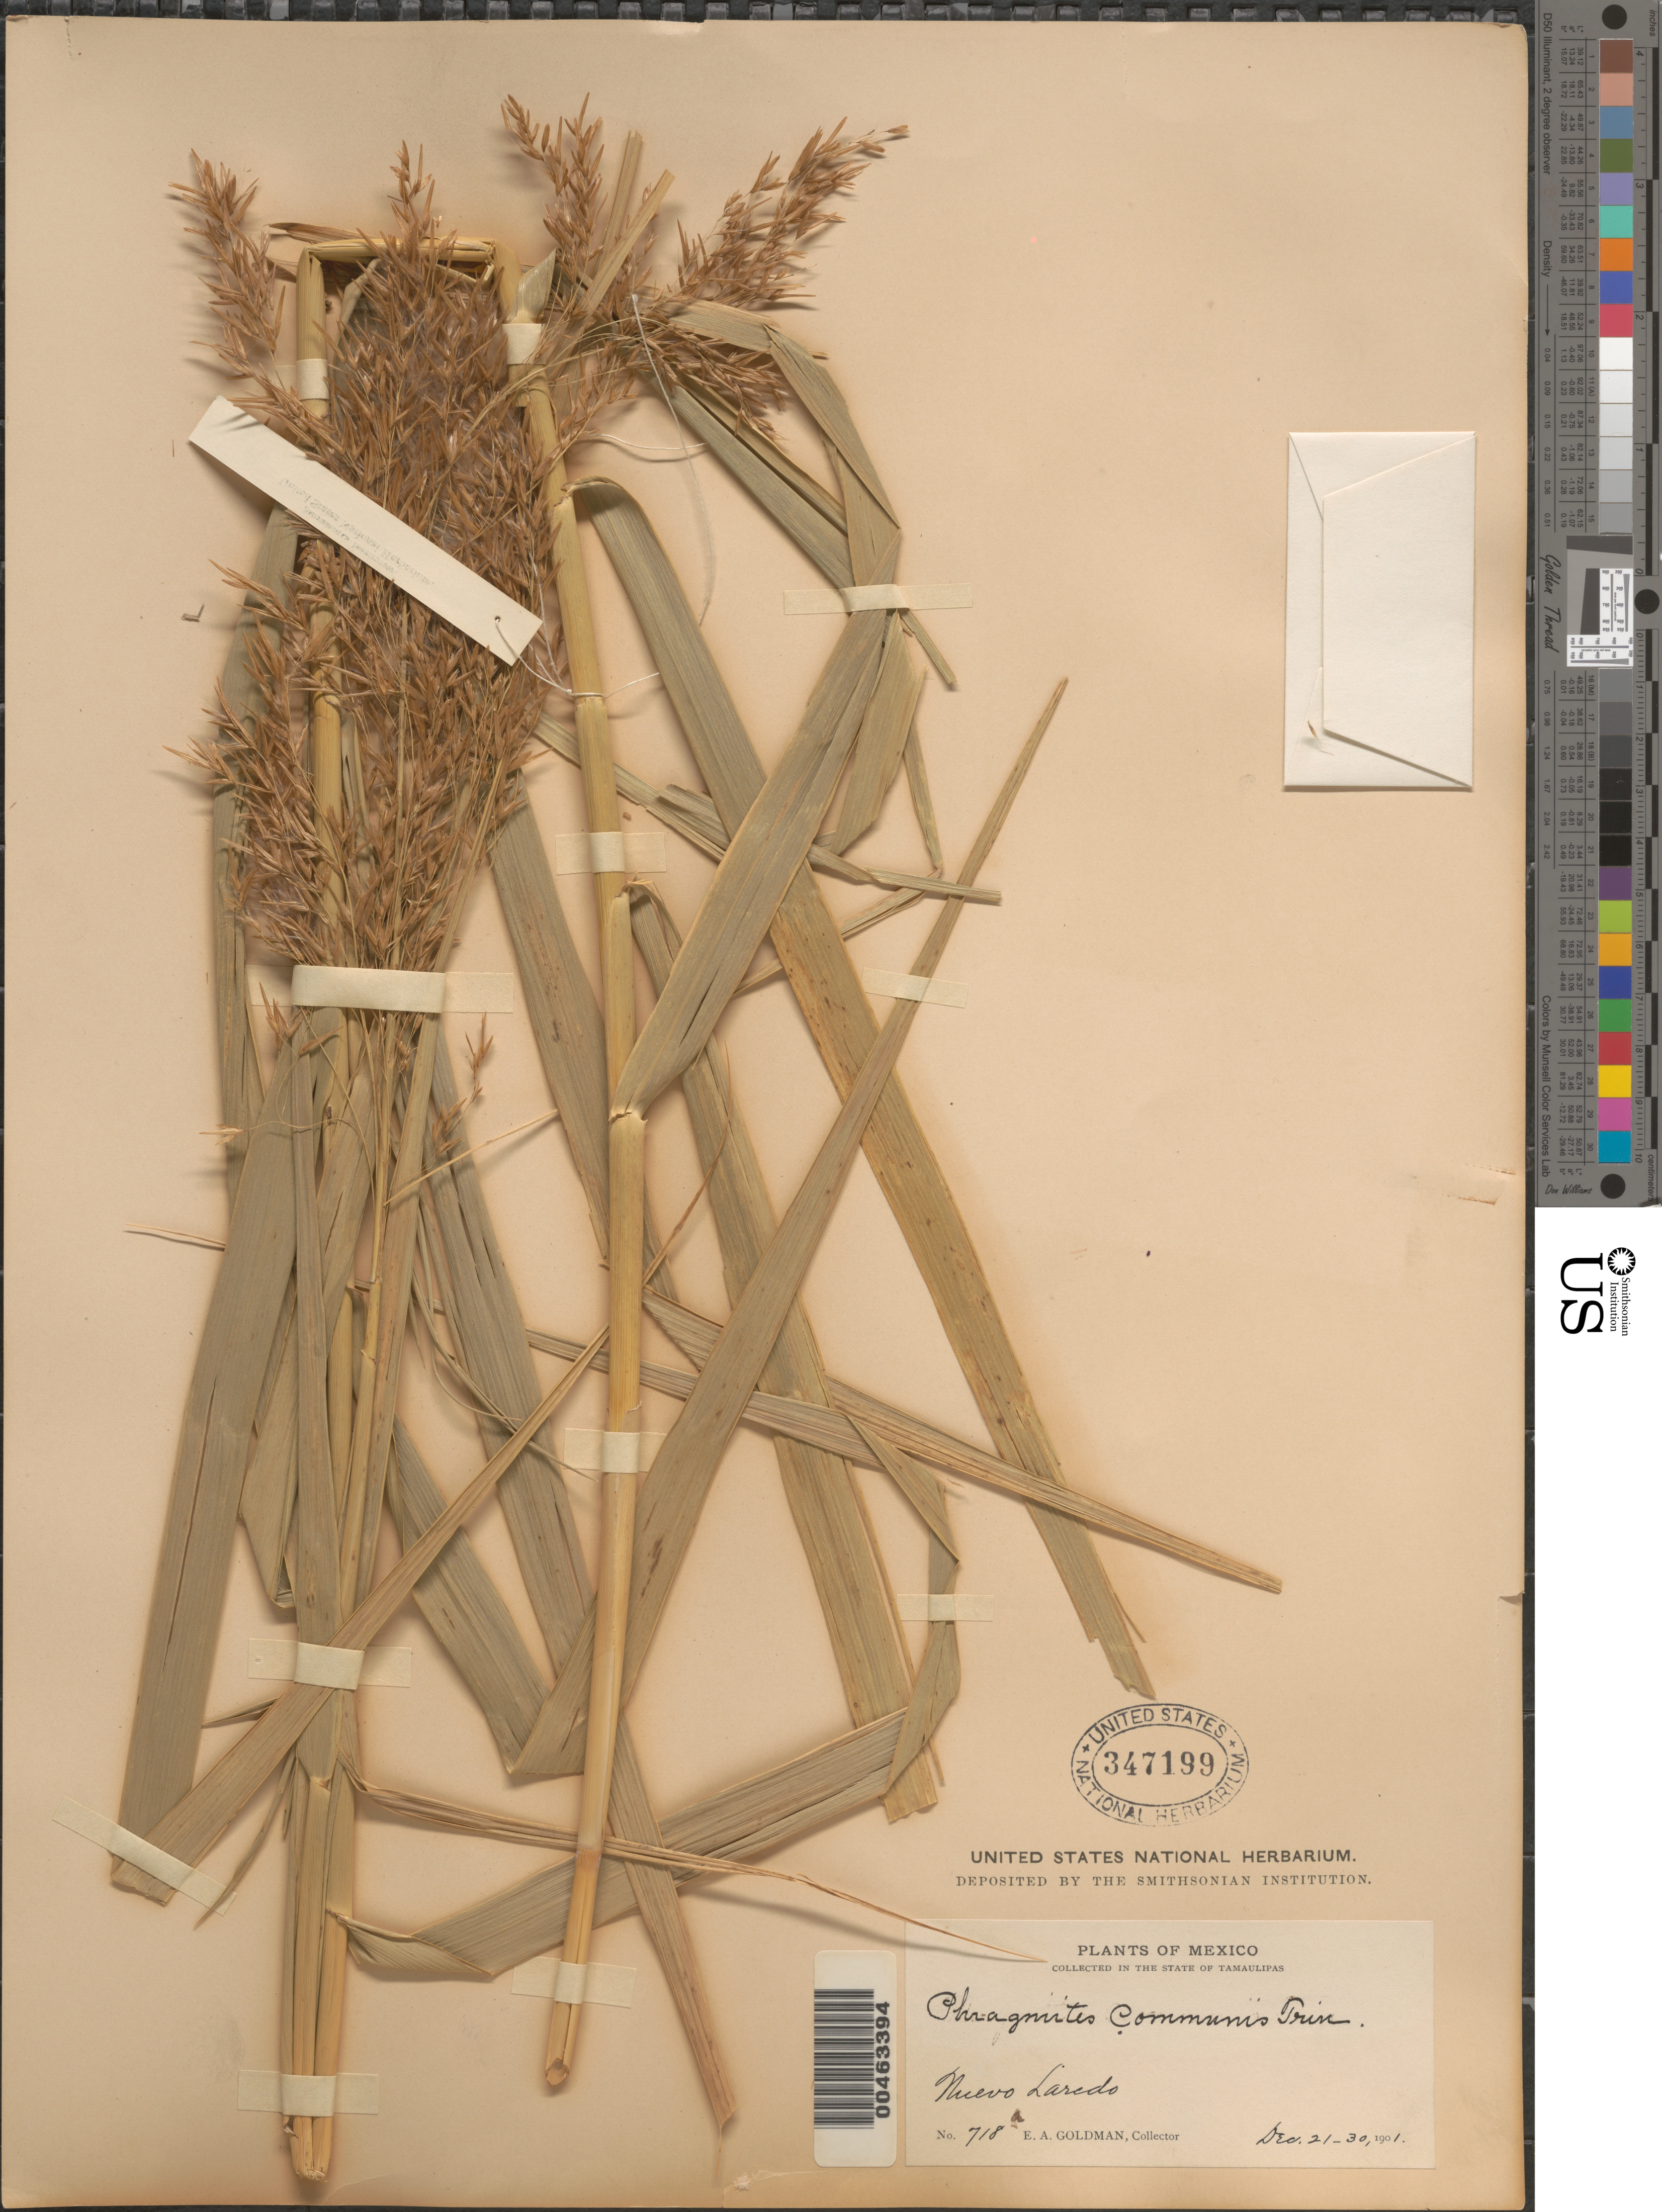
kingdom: Plantae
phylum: Tracheophyta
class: Liliopsida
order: Poales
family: Poaceae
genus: Phragmites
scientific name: Phragmites australis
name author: (Cav.) Trin. ex Steud.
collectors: E. A. Goldman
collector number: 718a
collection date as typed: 21 Dec 1901 to 30 Dec 1901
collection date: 1901-12-21/1901-12-30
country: Mexico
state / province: Tamaulipas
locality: Nuevo Laredo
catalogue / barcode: US 347199